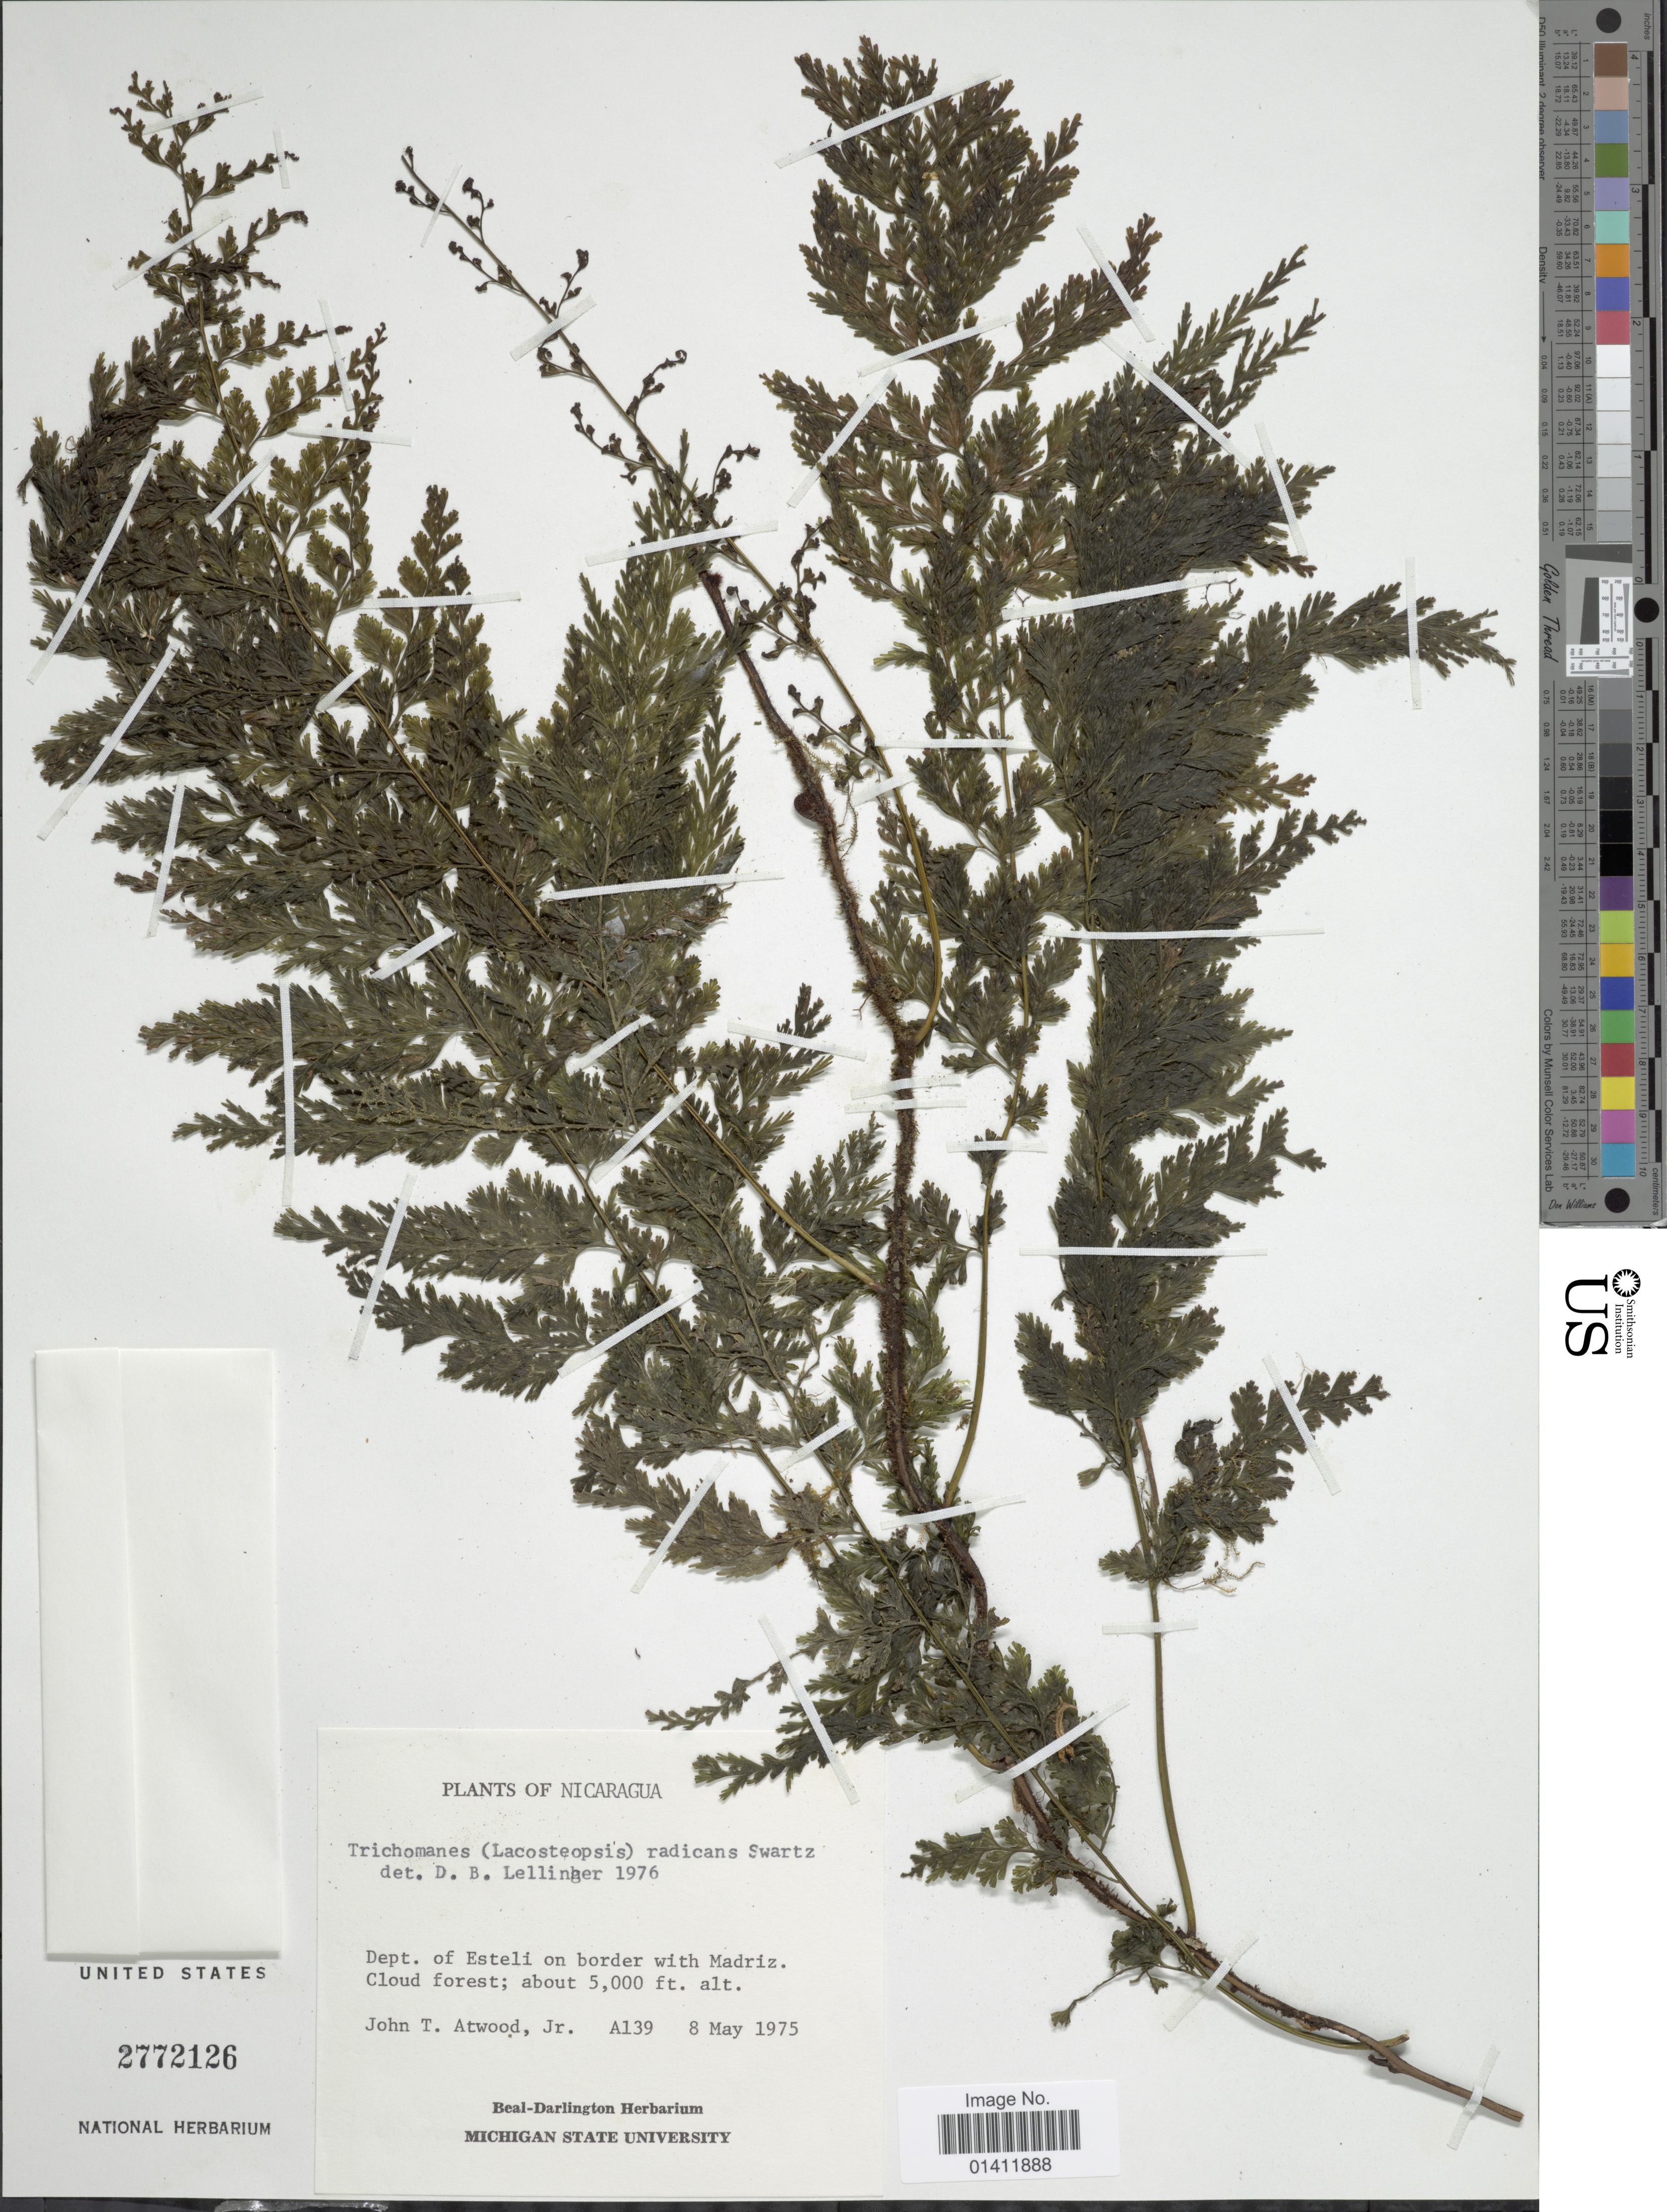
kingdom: Plantae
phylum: Tracheophyta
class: Polypodiopsida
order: Hymenophyllales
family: Hymenophyllaceae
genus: Vandenboschia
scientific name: Vandenboschia radicans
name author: (Sw.) Copel.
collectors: J. T. Atwood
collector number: A139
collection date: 1975-05-08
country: Nicaragua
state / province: Esteli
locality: Dept. of Esteli on border with Madriz.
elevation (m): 1524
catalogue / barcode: US 2772126